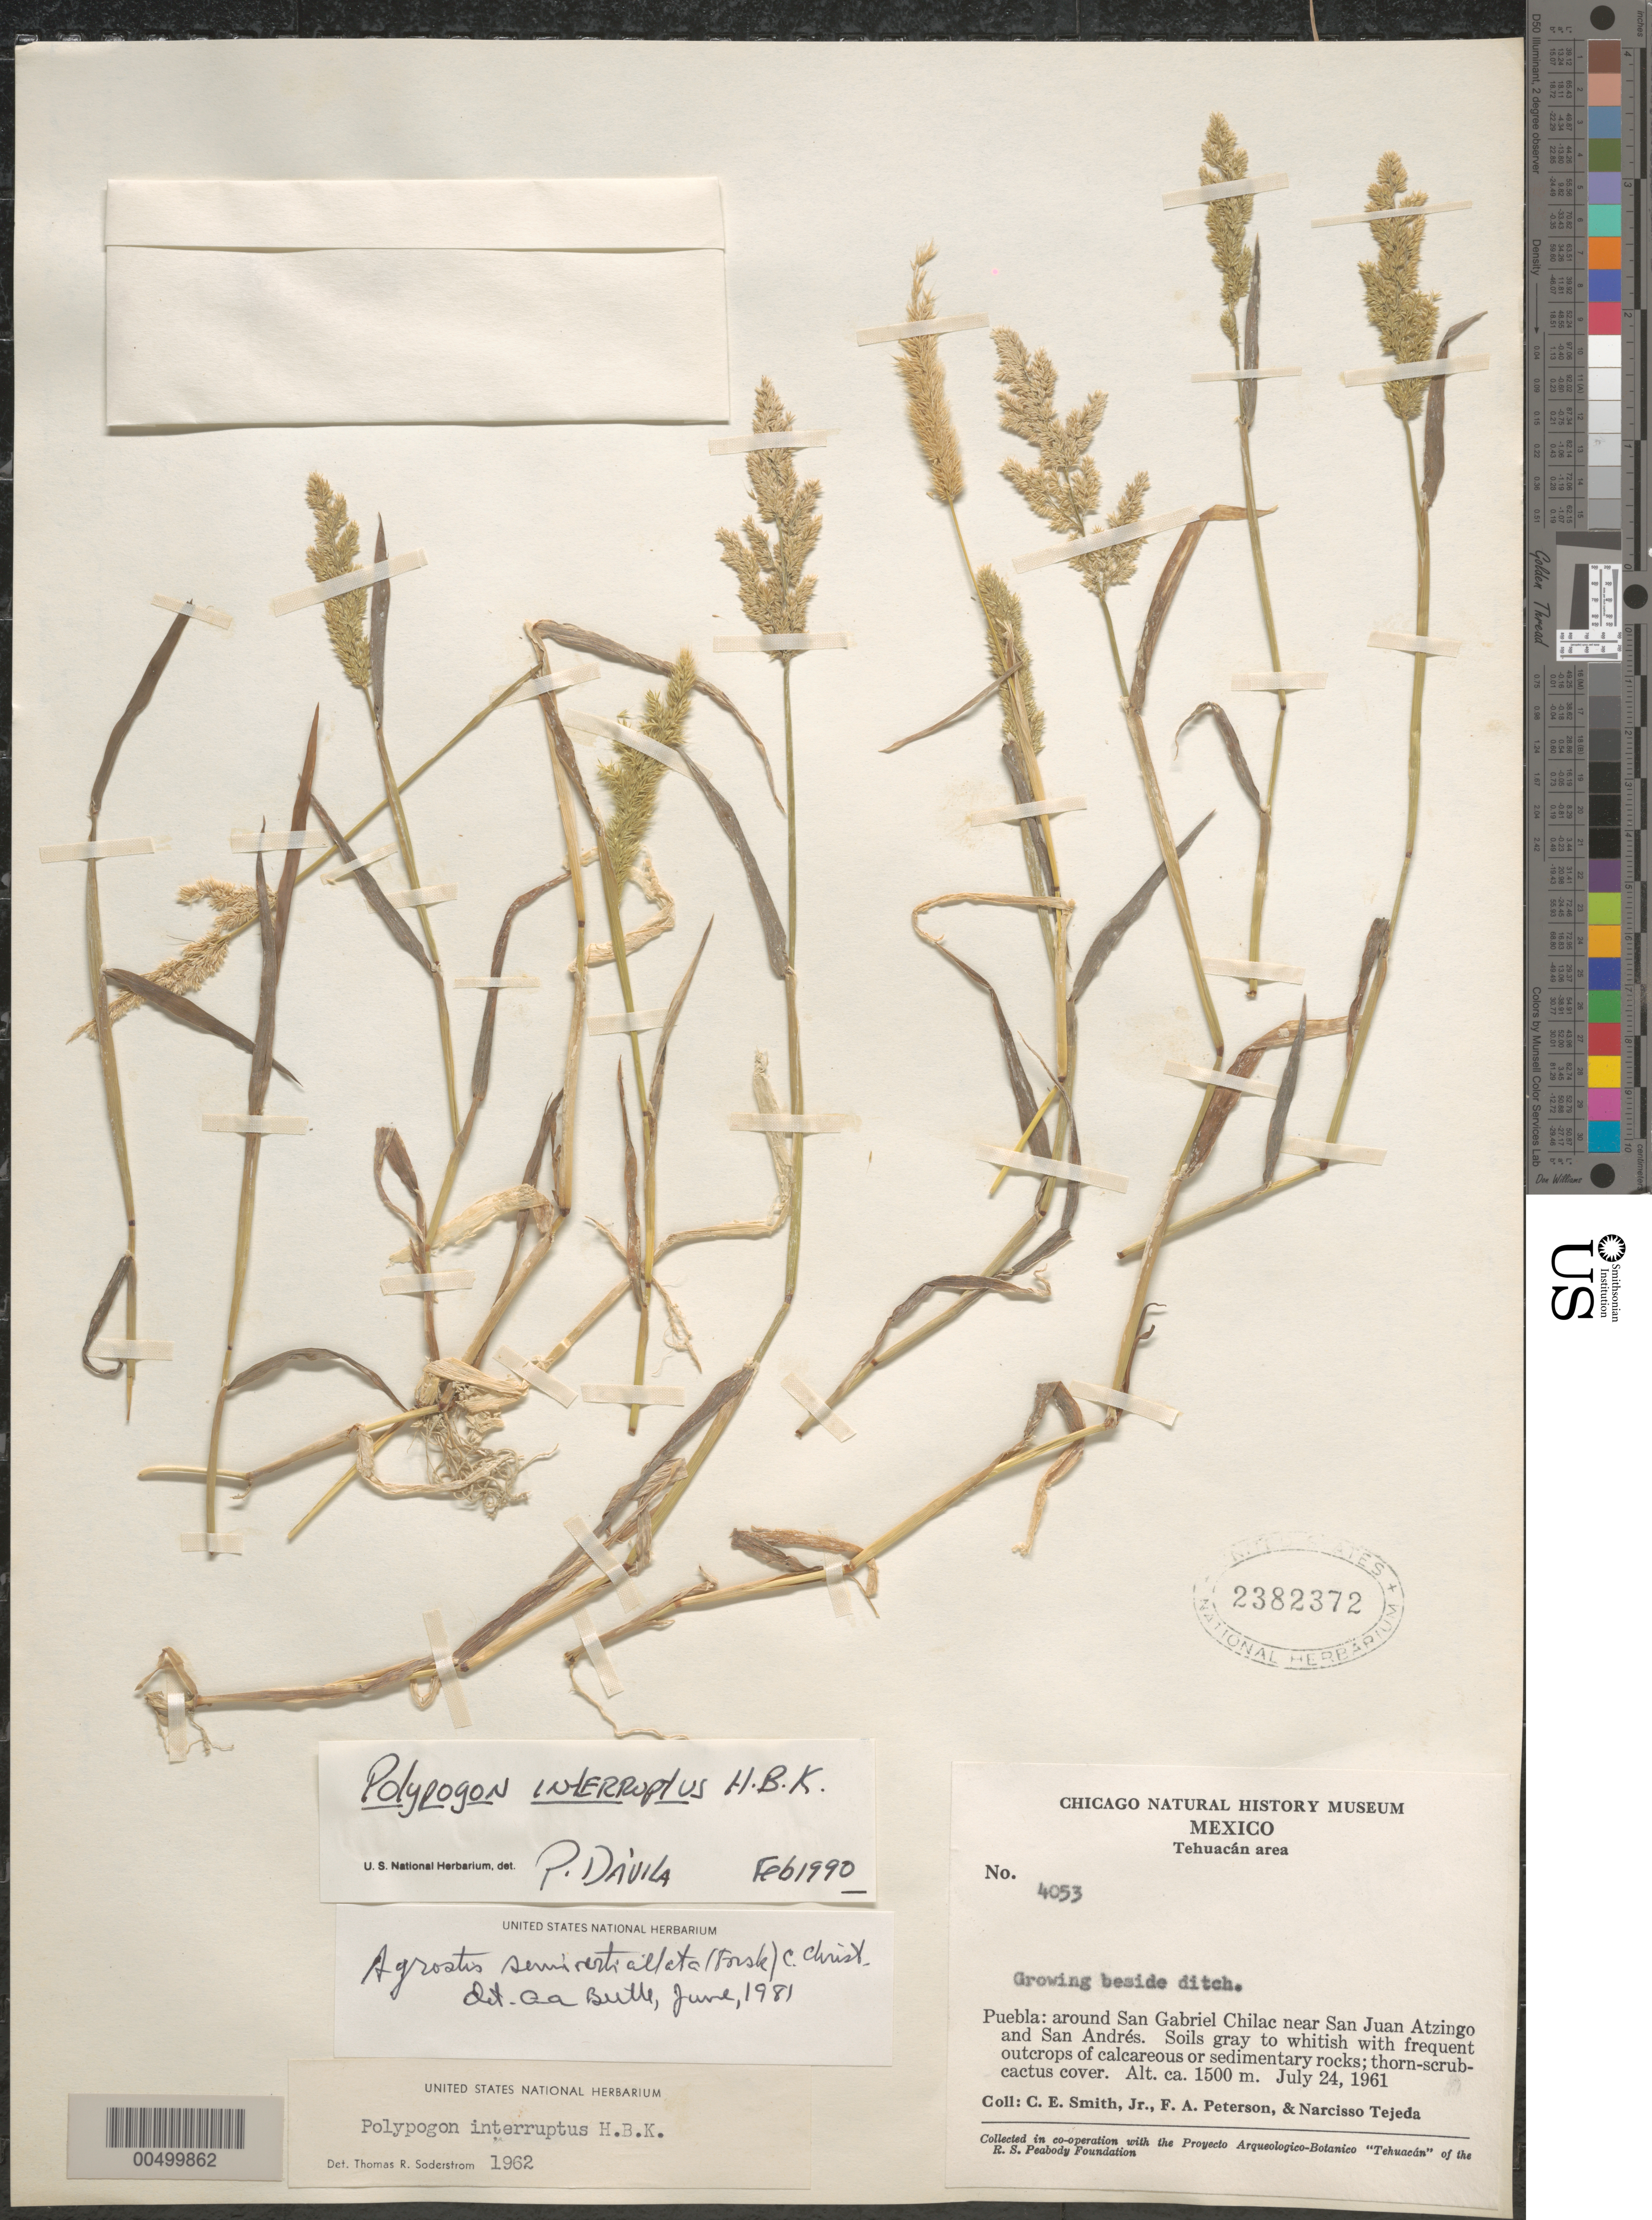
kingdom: Plantae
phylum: Tracheophyta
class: Liliopsida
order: Poales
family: Poaceae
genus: Polypogon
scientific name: Polypogon interruptus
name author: Kunth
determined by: D…vila, P.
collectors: C. E. Smith Jr., F. A. Peterson & N. Tejeda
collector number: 4053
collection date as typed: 24 Jul 1961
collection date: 1961-07-24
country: Mexico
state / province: Puebla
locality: Tehuac n area, around San Gabriel Chilac near San Juan Atzingo & San Andr‚s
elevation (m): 1500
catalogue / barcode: US 2382372